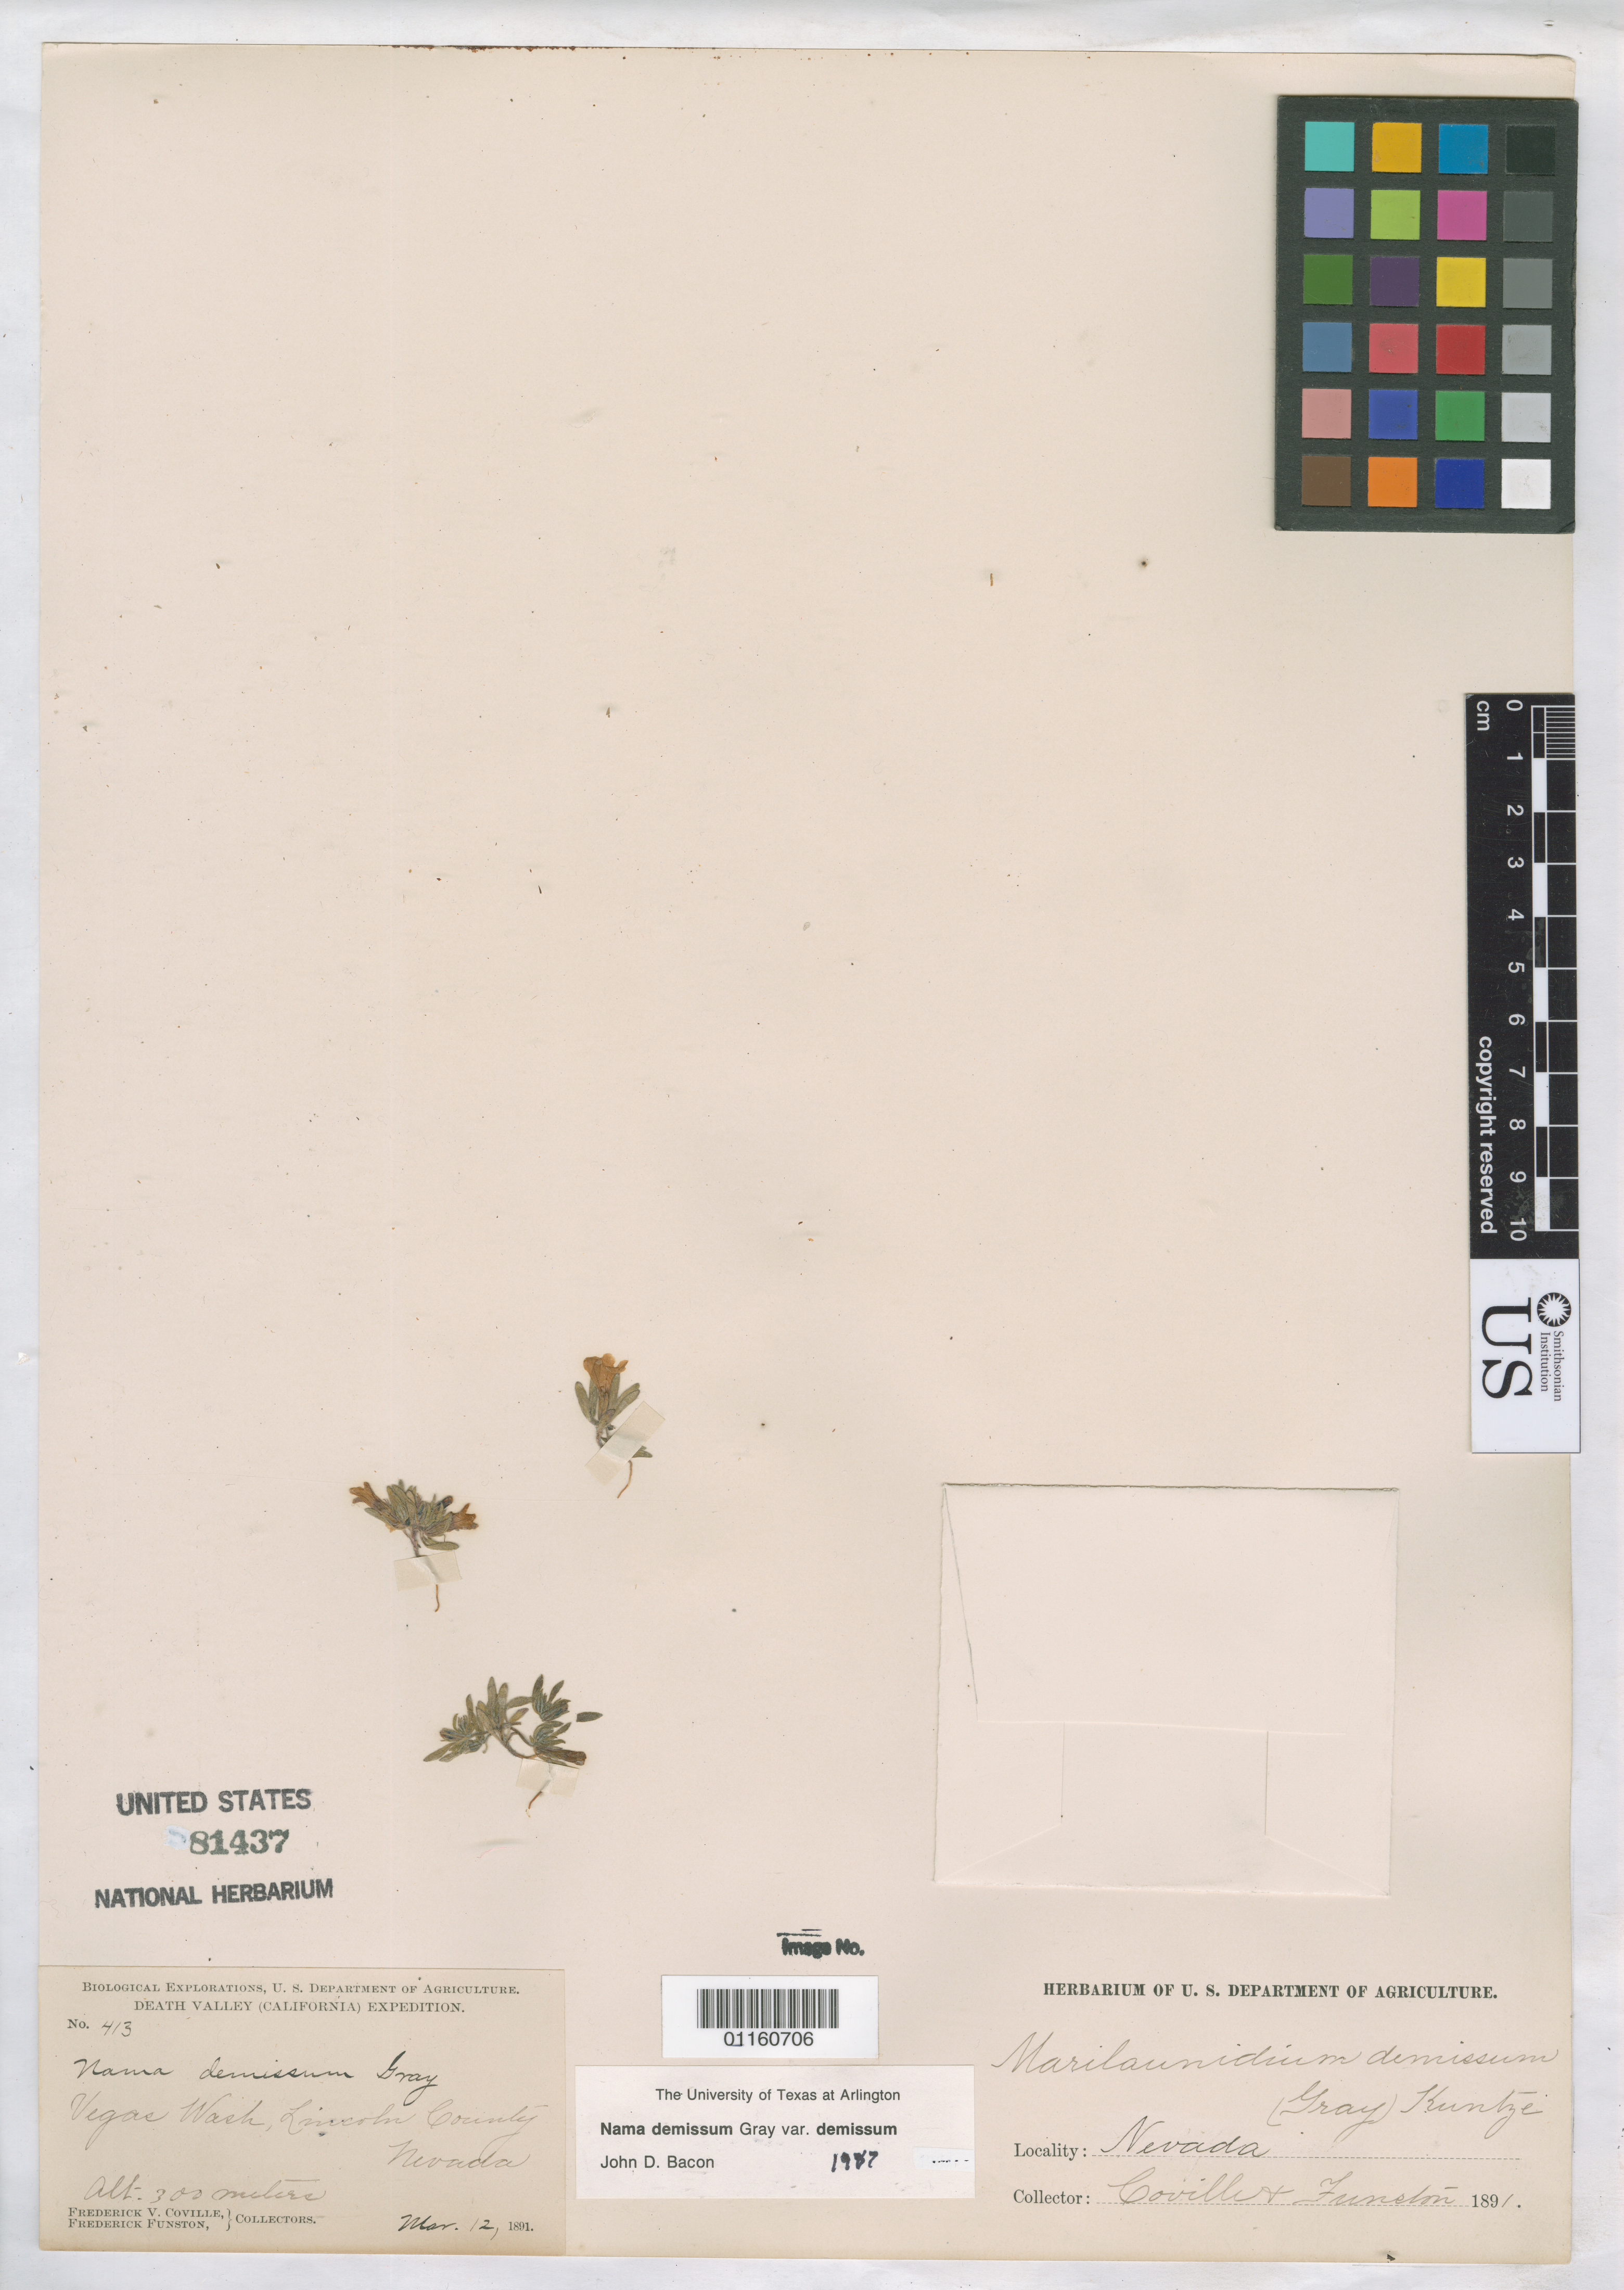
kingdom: Plantae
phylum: Tracheophyta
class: Magnoliopsida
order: Boraginales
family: Namaceae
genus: Nama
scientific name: Nama demissum var. demissum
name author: A. Gray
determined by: Bacon, J. D.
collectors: F. V. Coville & F. Funston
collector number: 413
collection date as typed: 12 Mar 1891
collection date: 1891-03-12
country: United States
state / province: Nevada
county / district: Lincoln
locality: Vegas Wash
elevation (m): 300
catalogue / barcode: US 81437